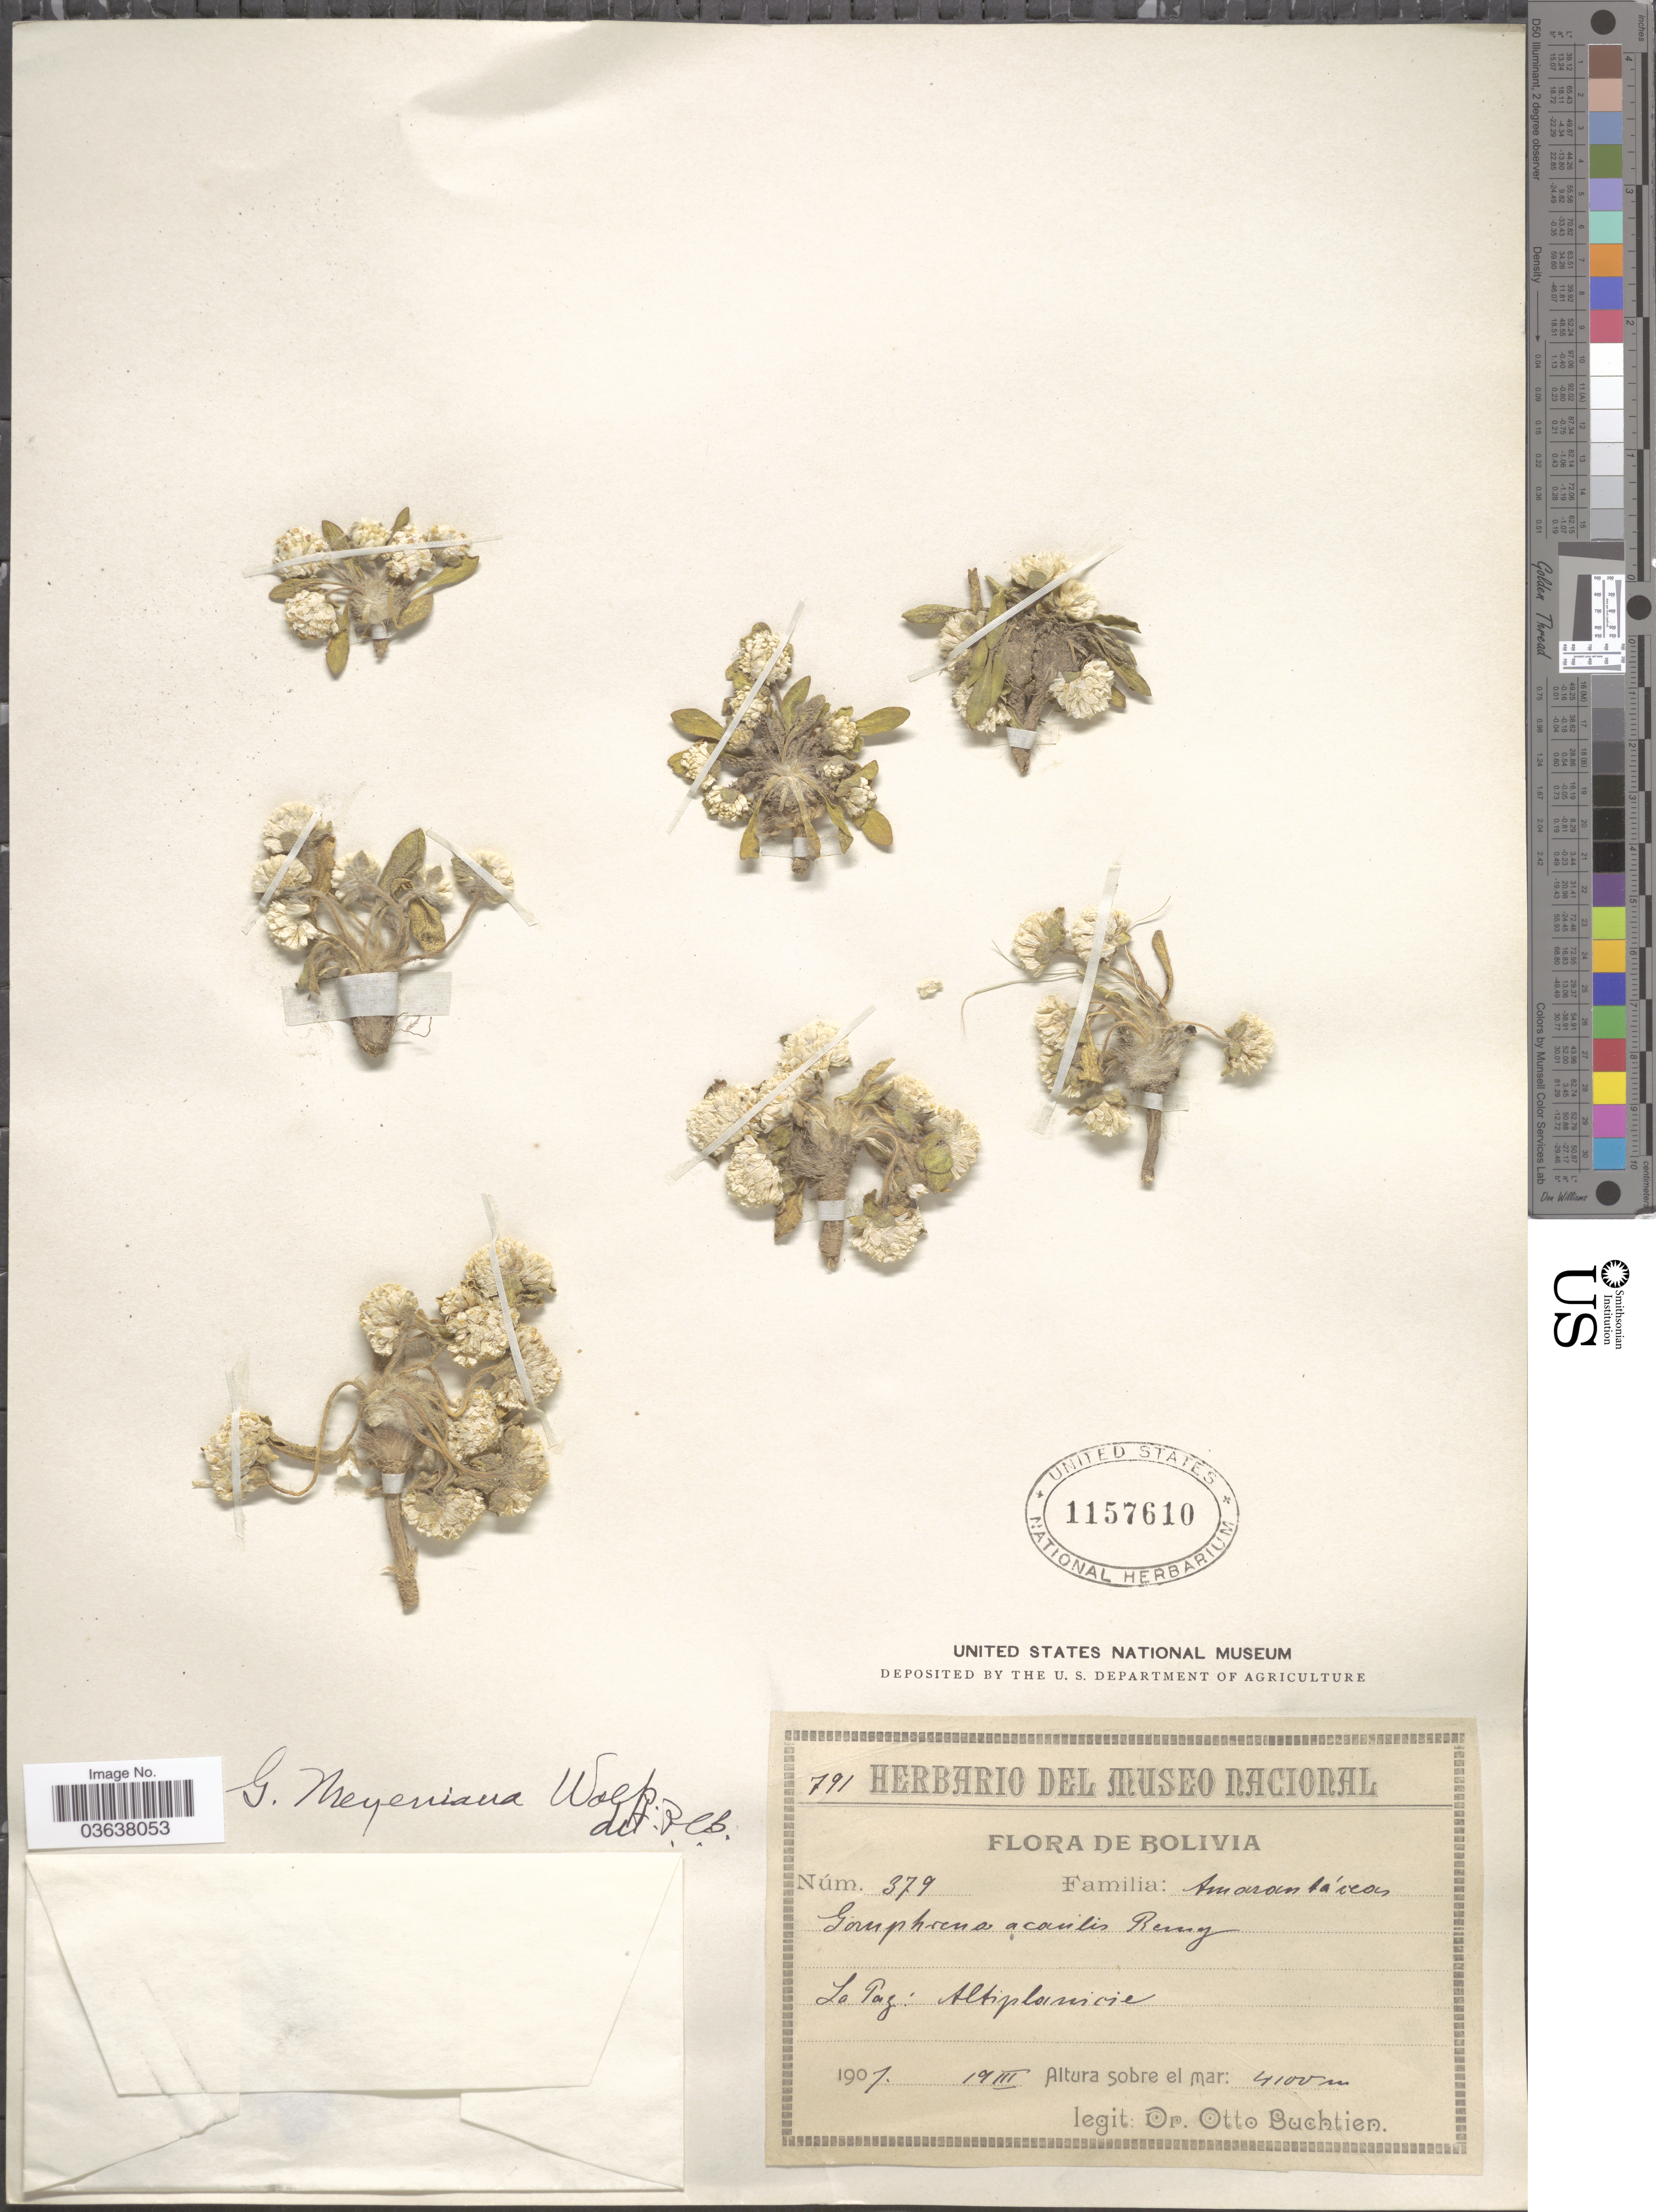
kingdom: Plantae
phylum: Tracheophyta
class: Magnoliopsida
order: Caryophyllales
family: Amaranthaceae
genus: Gomphrena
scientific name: Gomphrena meyeniana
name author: Walp.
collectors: O. Buchtien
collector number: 379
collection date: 1907-03-19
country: Bolivia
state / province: La Paz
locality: Altiplanicie.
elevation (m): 4100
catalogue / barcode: US 1157610